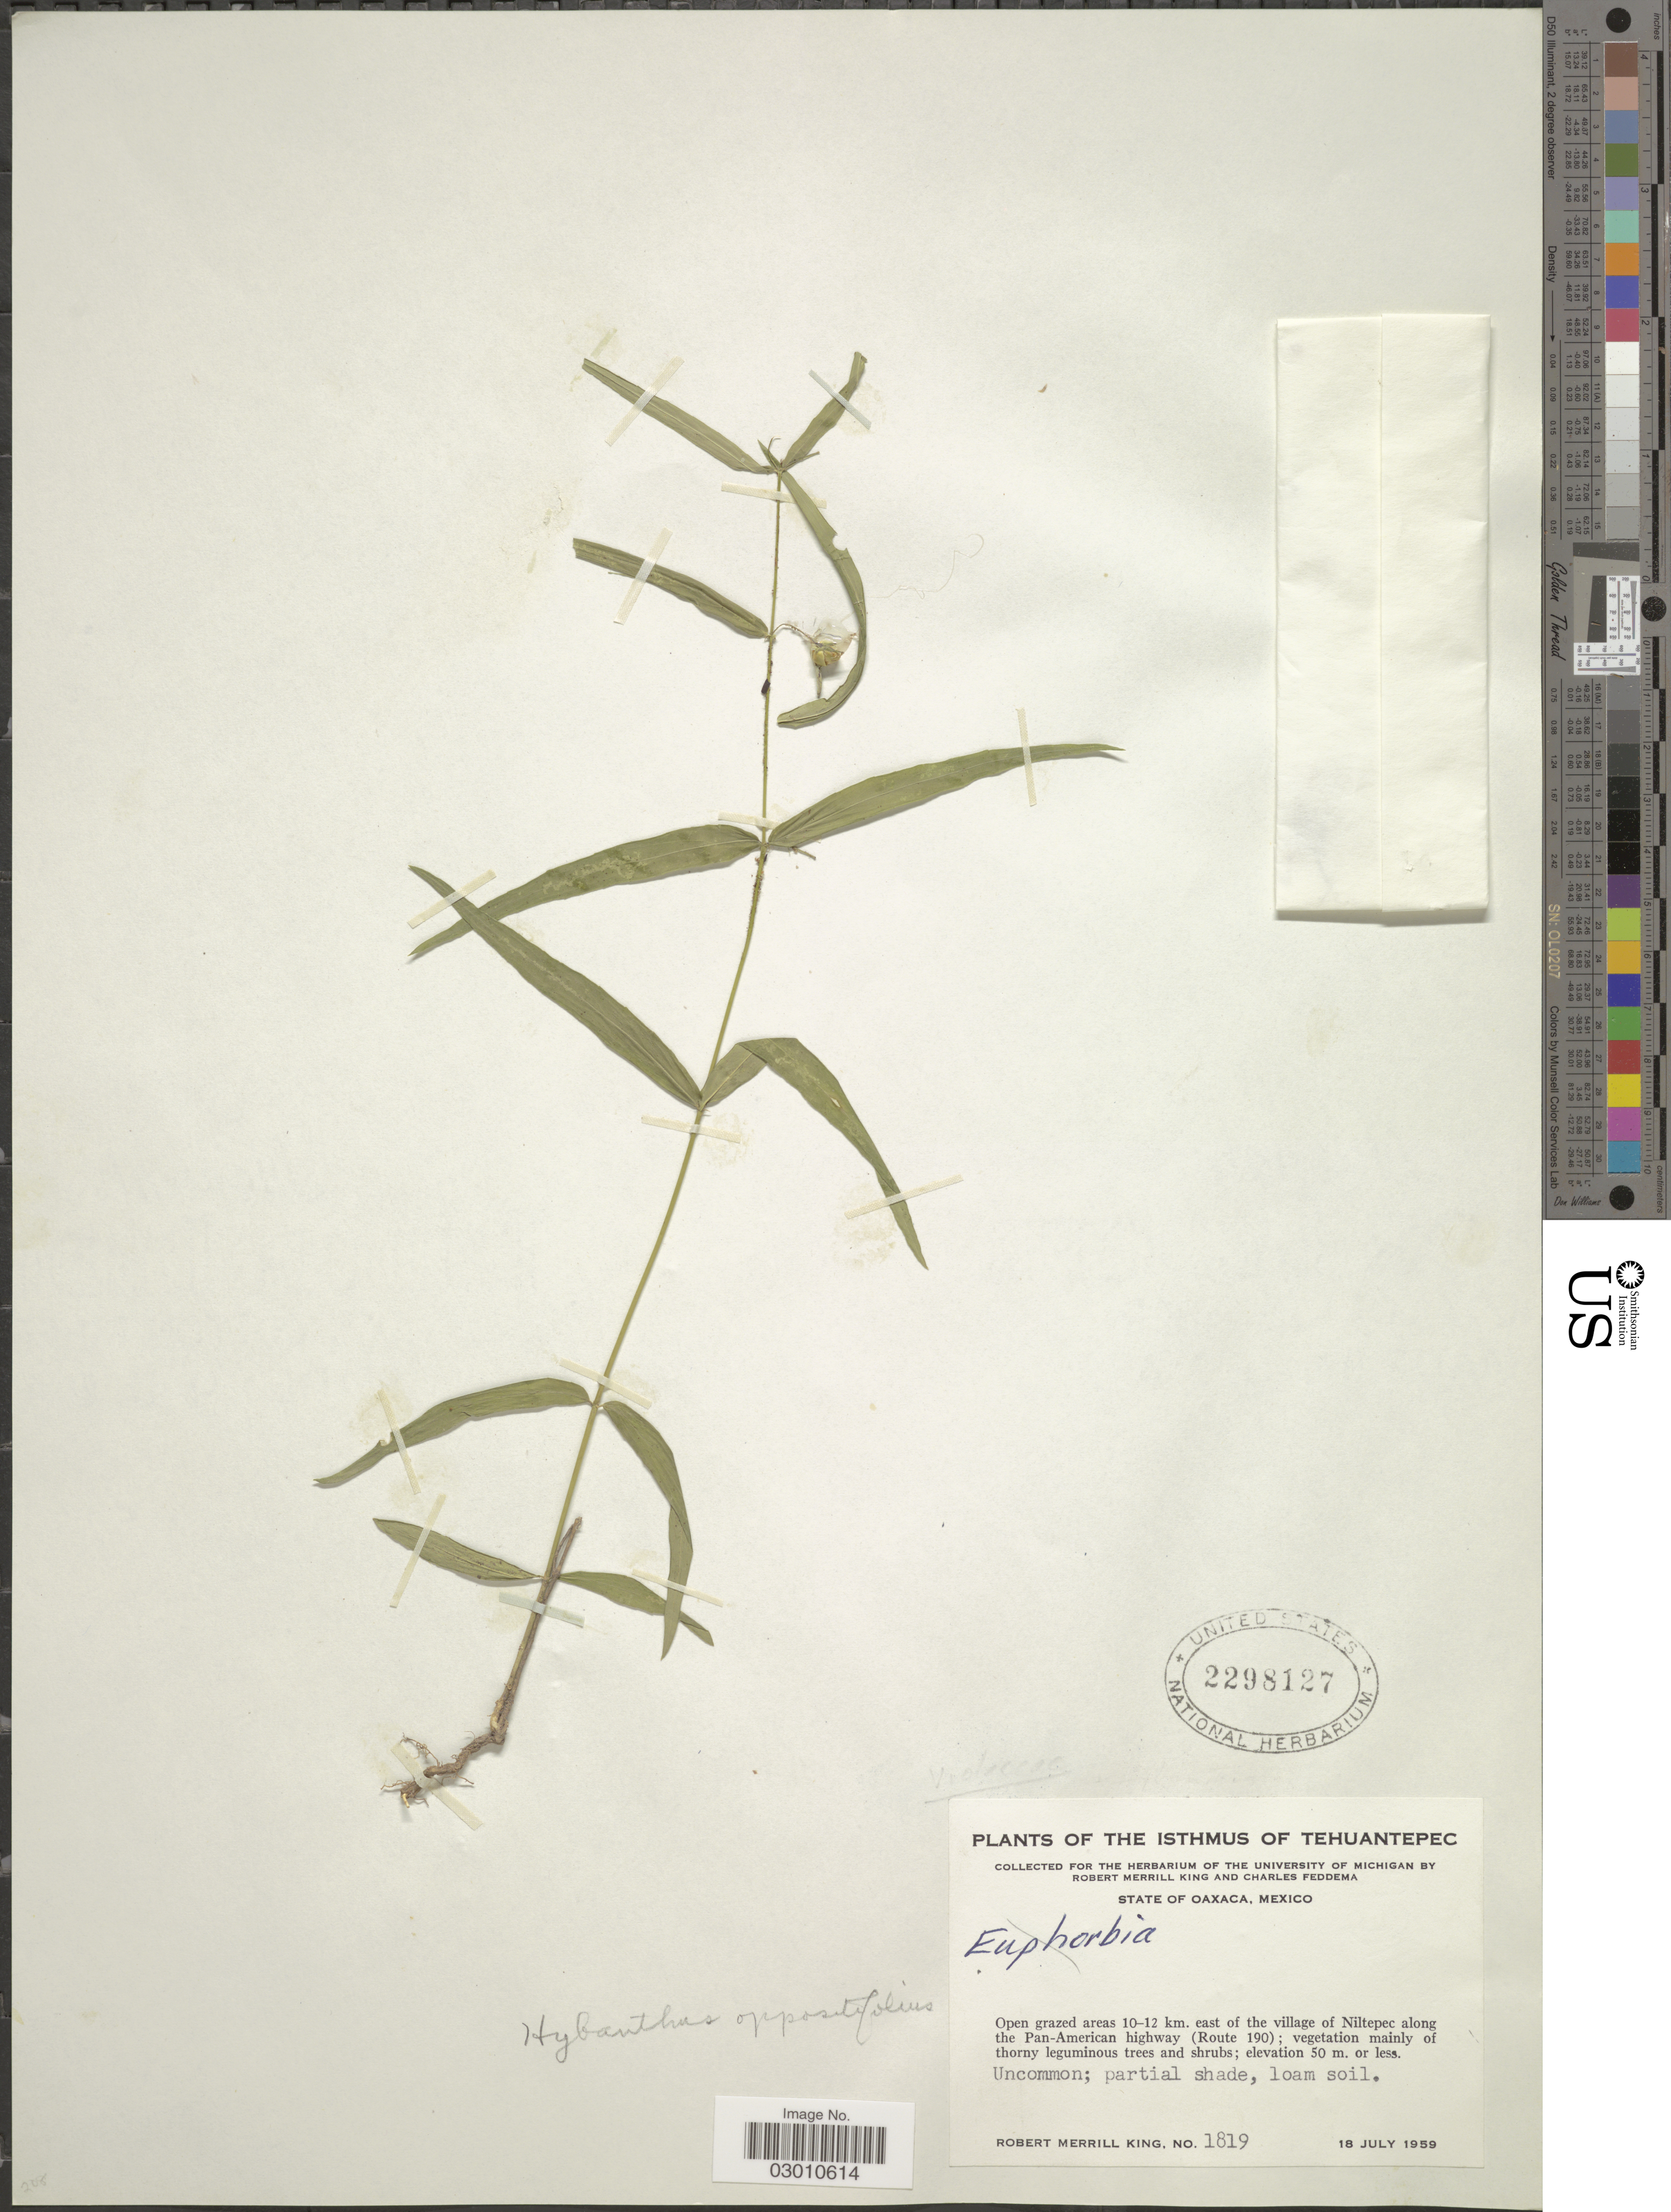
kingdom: Plantae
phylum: Tracheophyta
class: Magnoliopsida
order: Malpighiales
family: Violaceae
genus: Pombalia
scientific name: Pombalia oppositifolia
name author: (L.) Paula-Souza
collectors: R. M. King & C. Feddema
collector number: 1819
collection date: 1959-07-18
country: Mexico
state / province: Oaxaca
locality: Isthmus of Tehuantepec. Open grazed areas 10-12 km. east of the village of Niltepec along the Pan-American highway (Route 190).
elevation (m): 50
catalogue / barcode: US 2298127